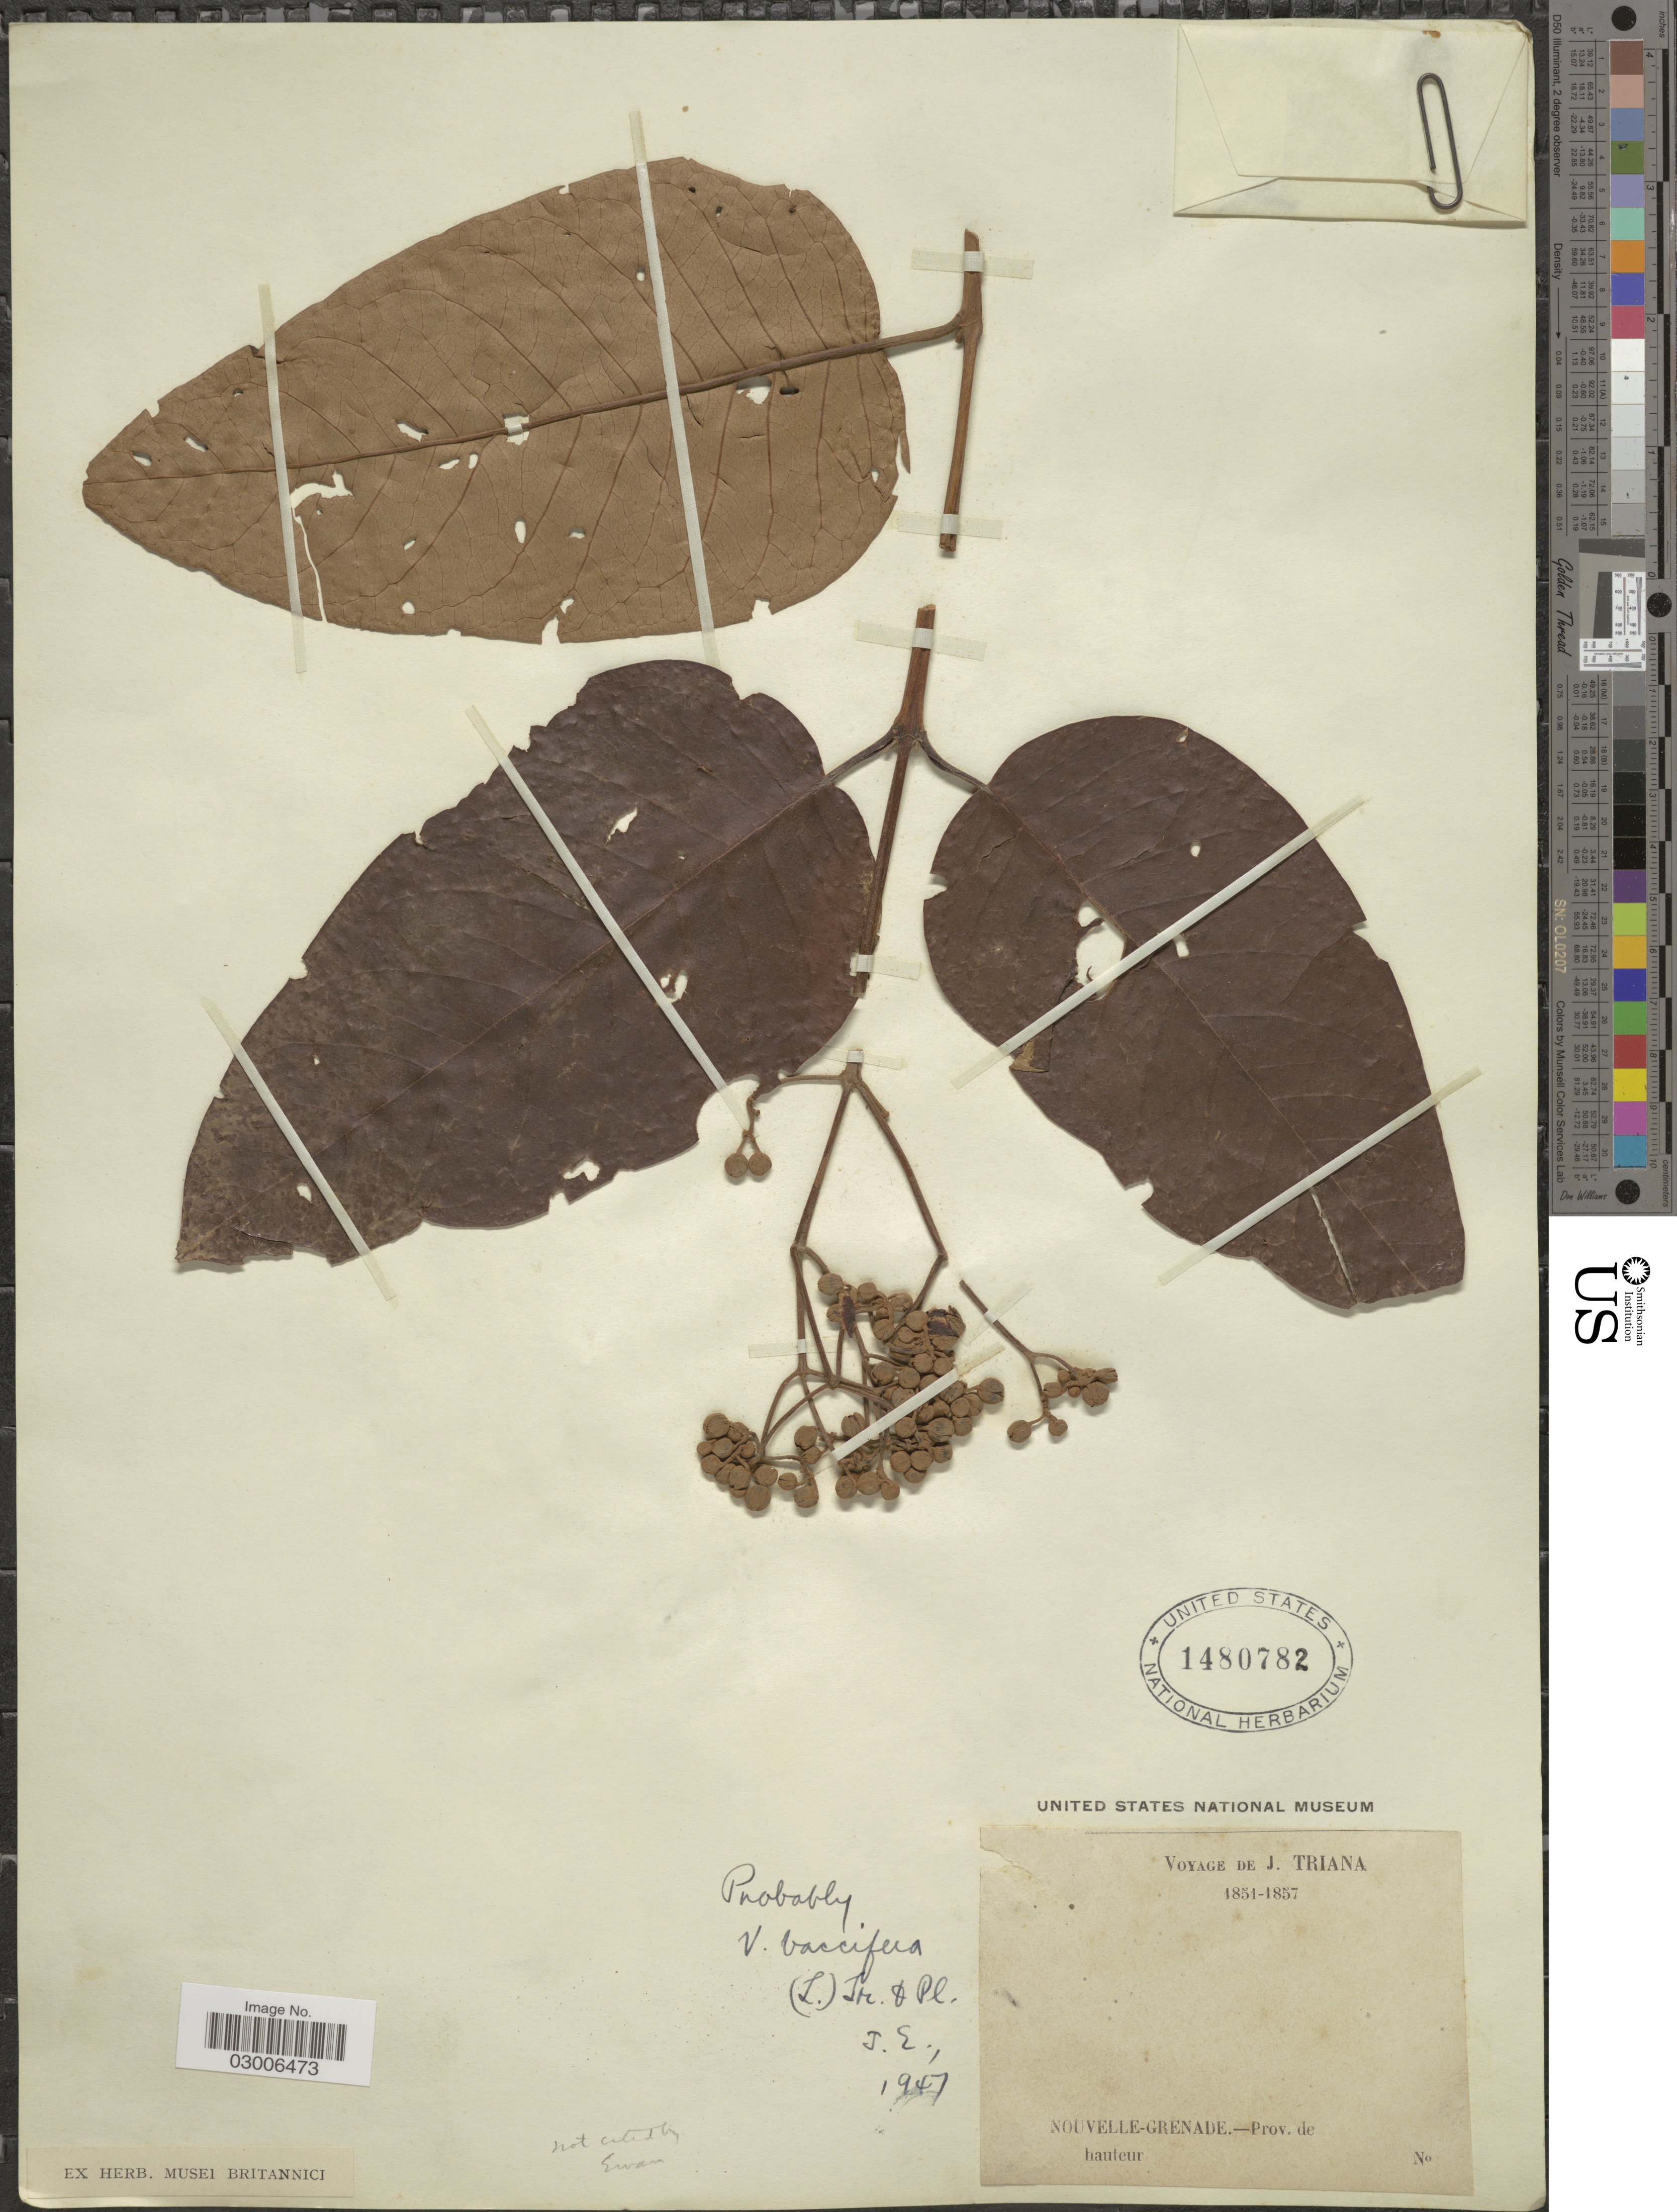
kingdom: Plantae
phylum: Tracheophyta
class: Magnoliopsida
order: Malpighiales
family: Hypericaceae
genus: Vismia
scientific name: Vismia baccifera subsp. baccifera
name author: (L.) Triana & Planch.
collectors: J. Triana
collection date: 1851/1857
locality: Nouvelle-Grenade, Prov. de hauteur.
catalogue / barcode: US 1480782